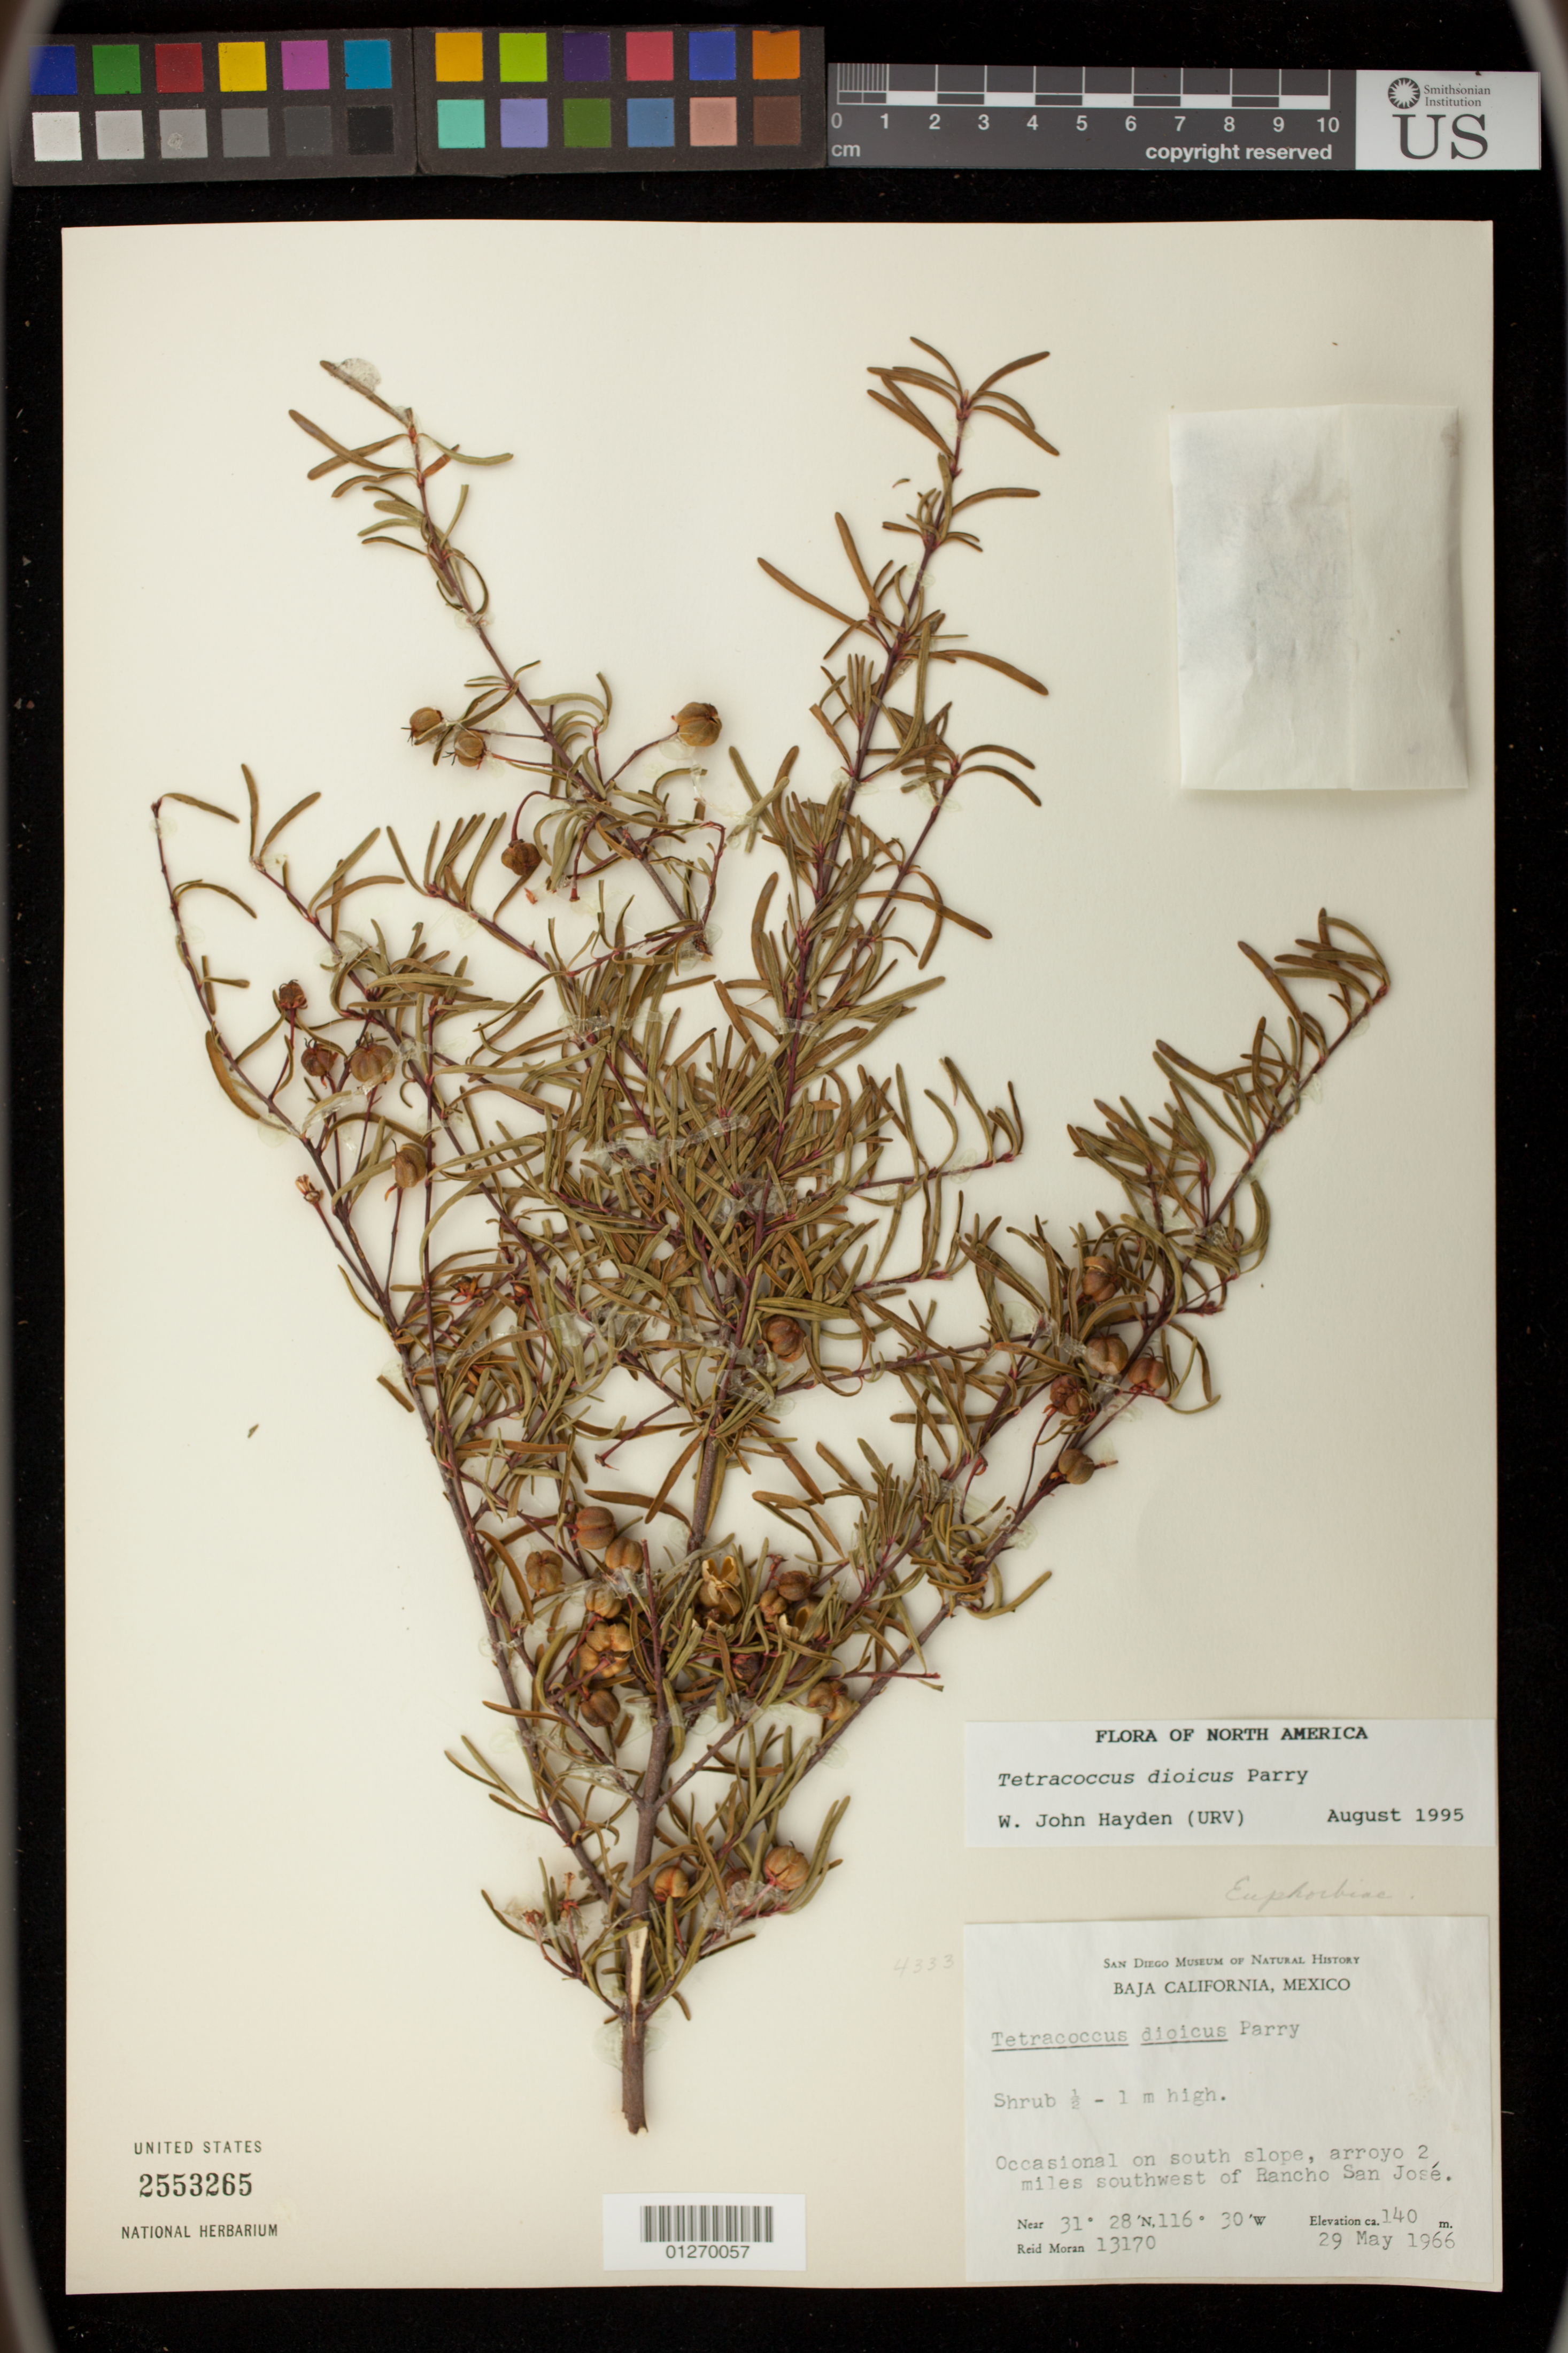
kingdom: Plantae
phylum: Tracheophyta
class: Magnoliopsida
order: Malpighiales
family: Picrodendraceae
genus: Tetracoccus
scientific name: Tetracoccus dioicus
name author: Parry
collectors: R. V. Moran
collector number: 13170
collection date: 1966-05-29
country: Mexico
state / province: Baja California Norte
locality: south slope, arroyo 2 miles southwest of Rancho San Jose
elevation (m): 140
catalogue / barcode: US 2553265